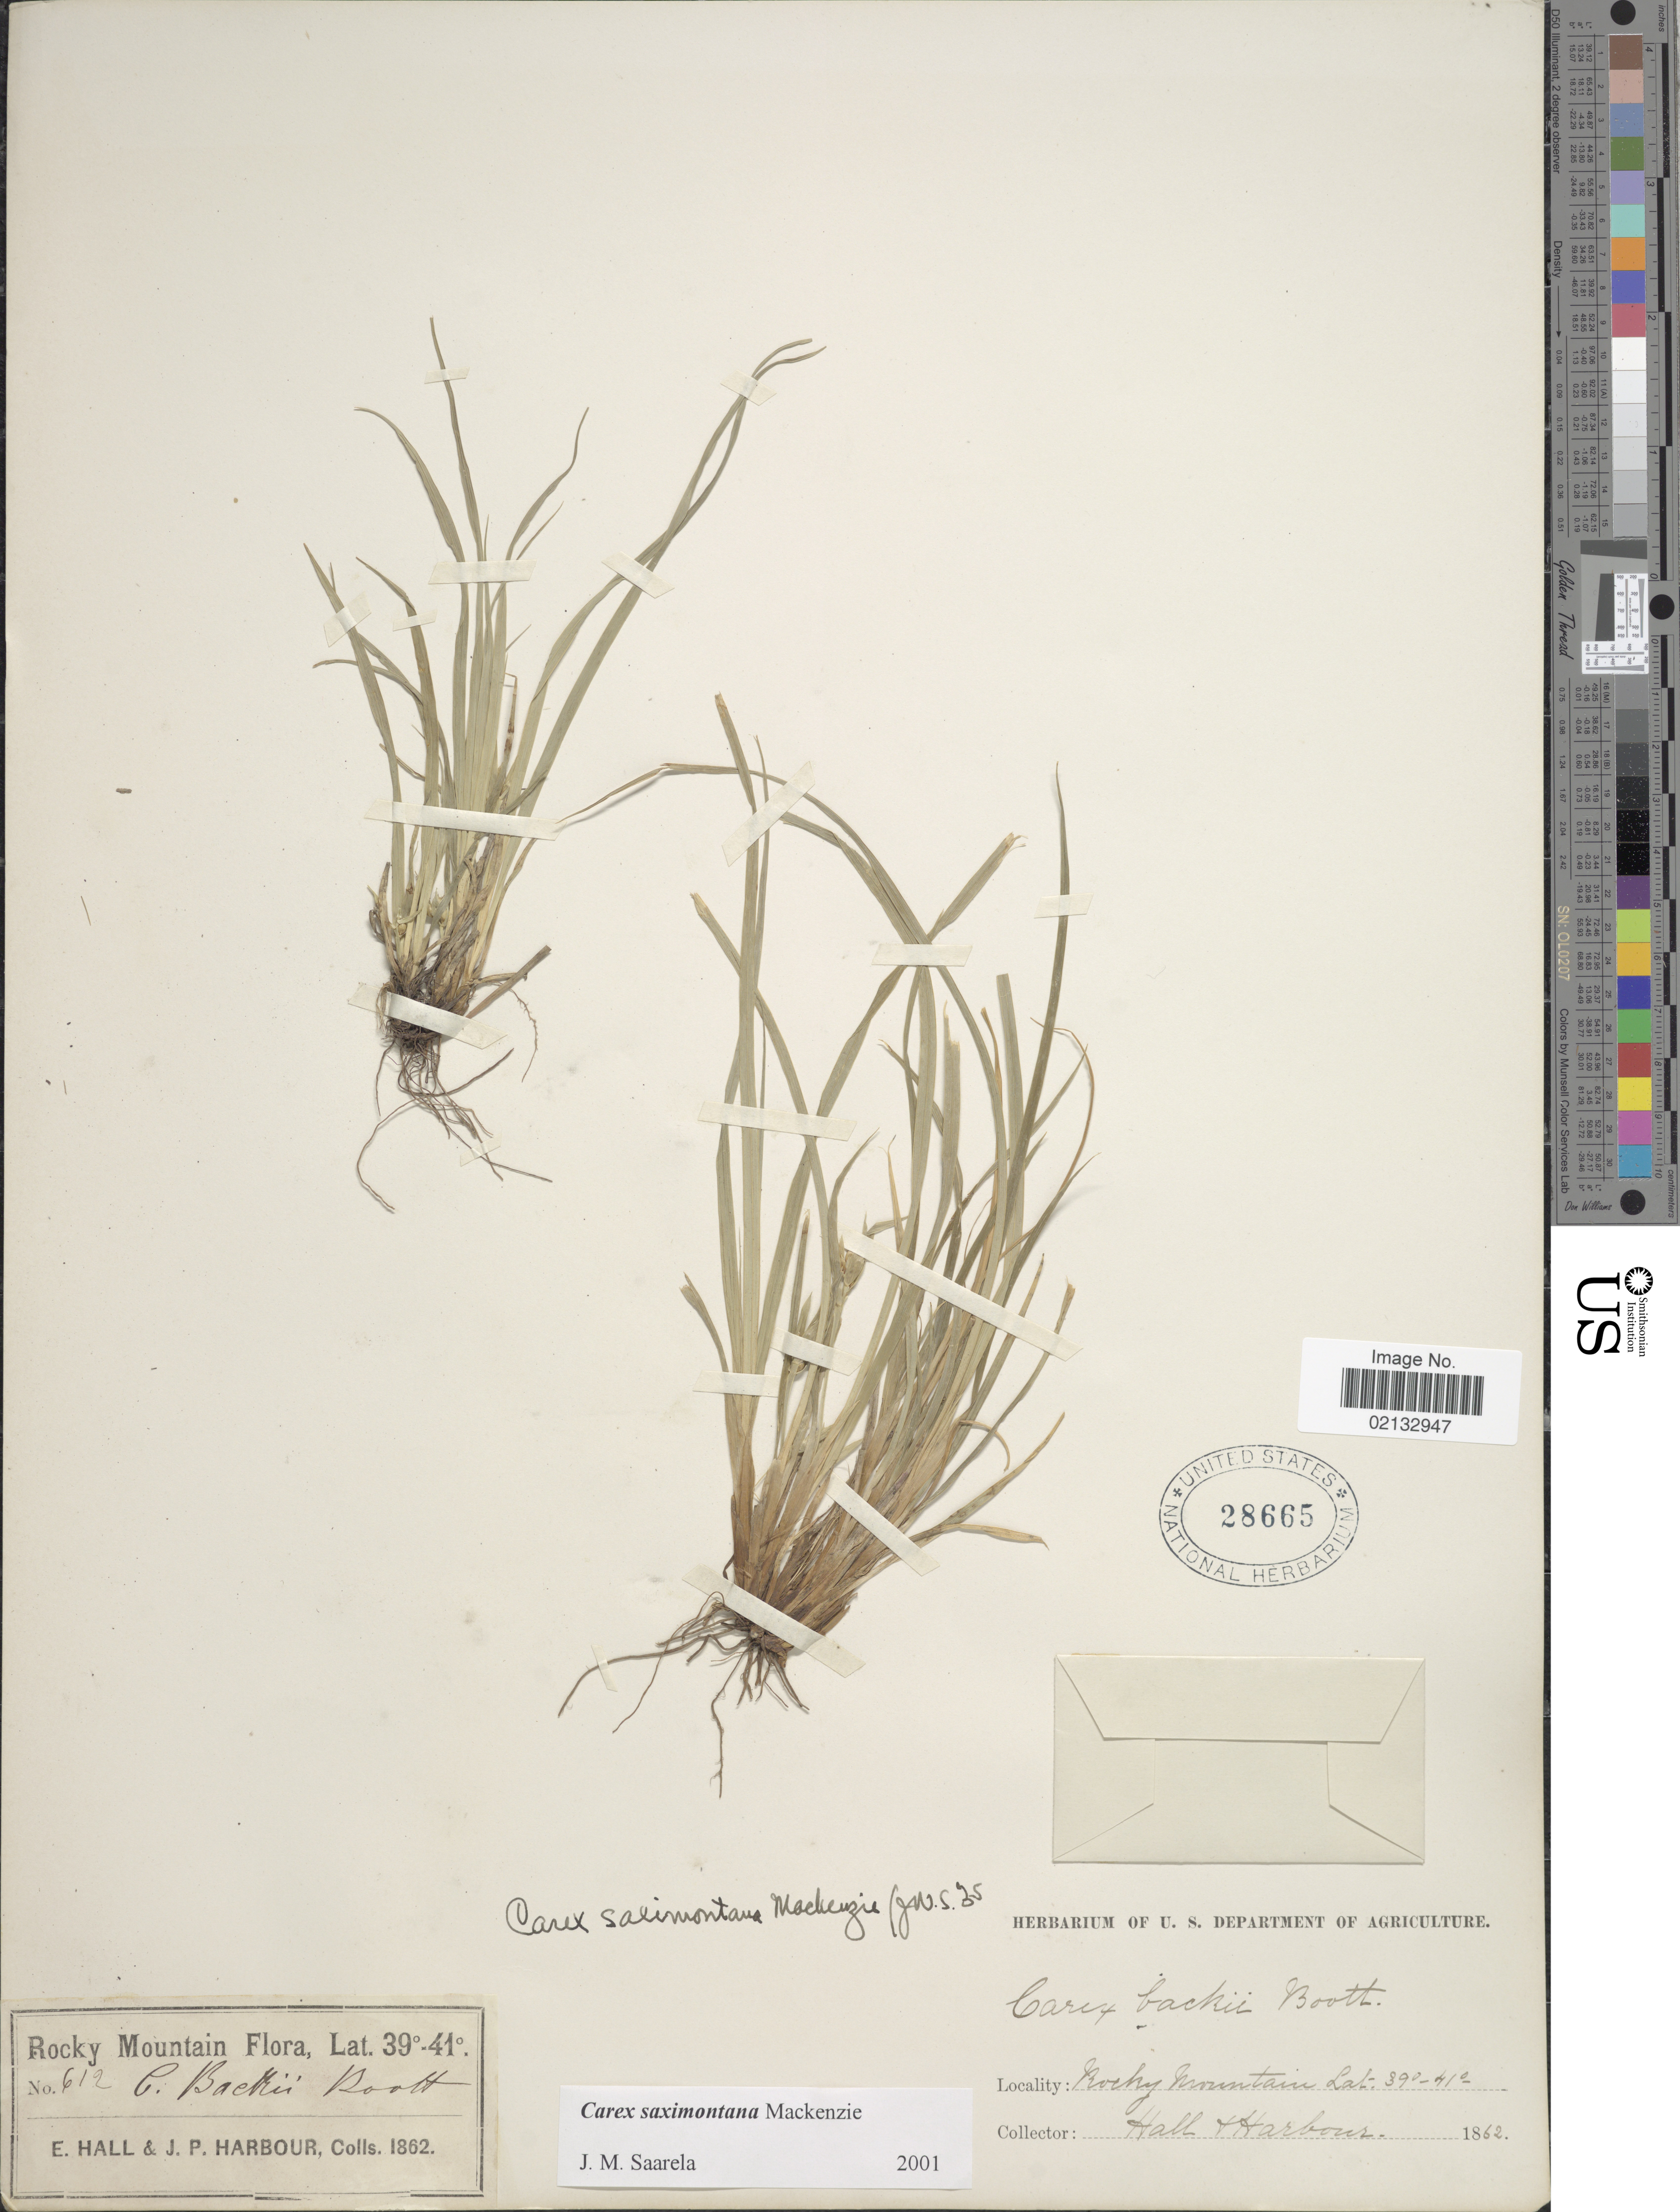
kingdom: Plantae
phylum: Tracheophyta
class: Liliopsida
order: Poales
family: Cyperaceae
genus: Carex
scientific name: Carex saximontana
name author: Mack.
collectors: E. Hall & J. Harbour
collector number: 612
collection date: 1862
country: United States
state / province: Colorado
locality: Rocky Mtns.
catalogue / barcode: US 28665